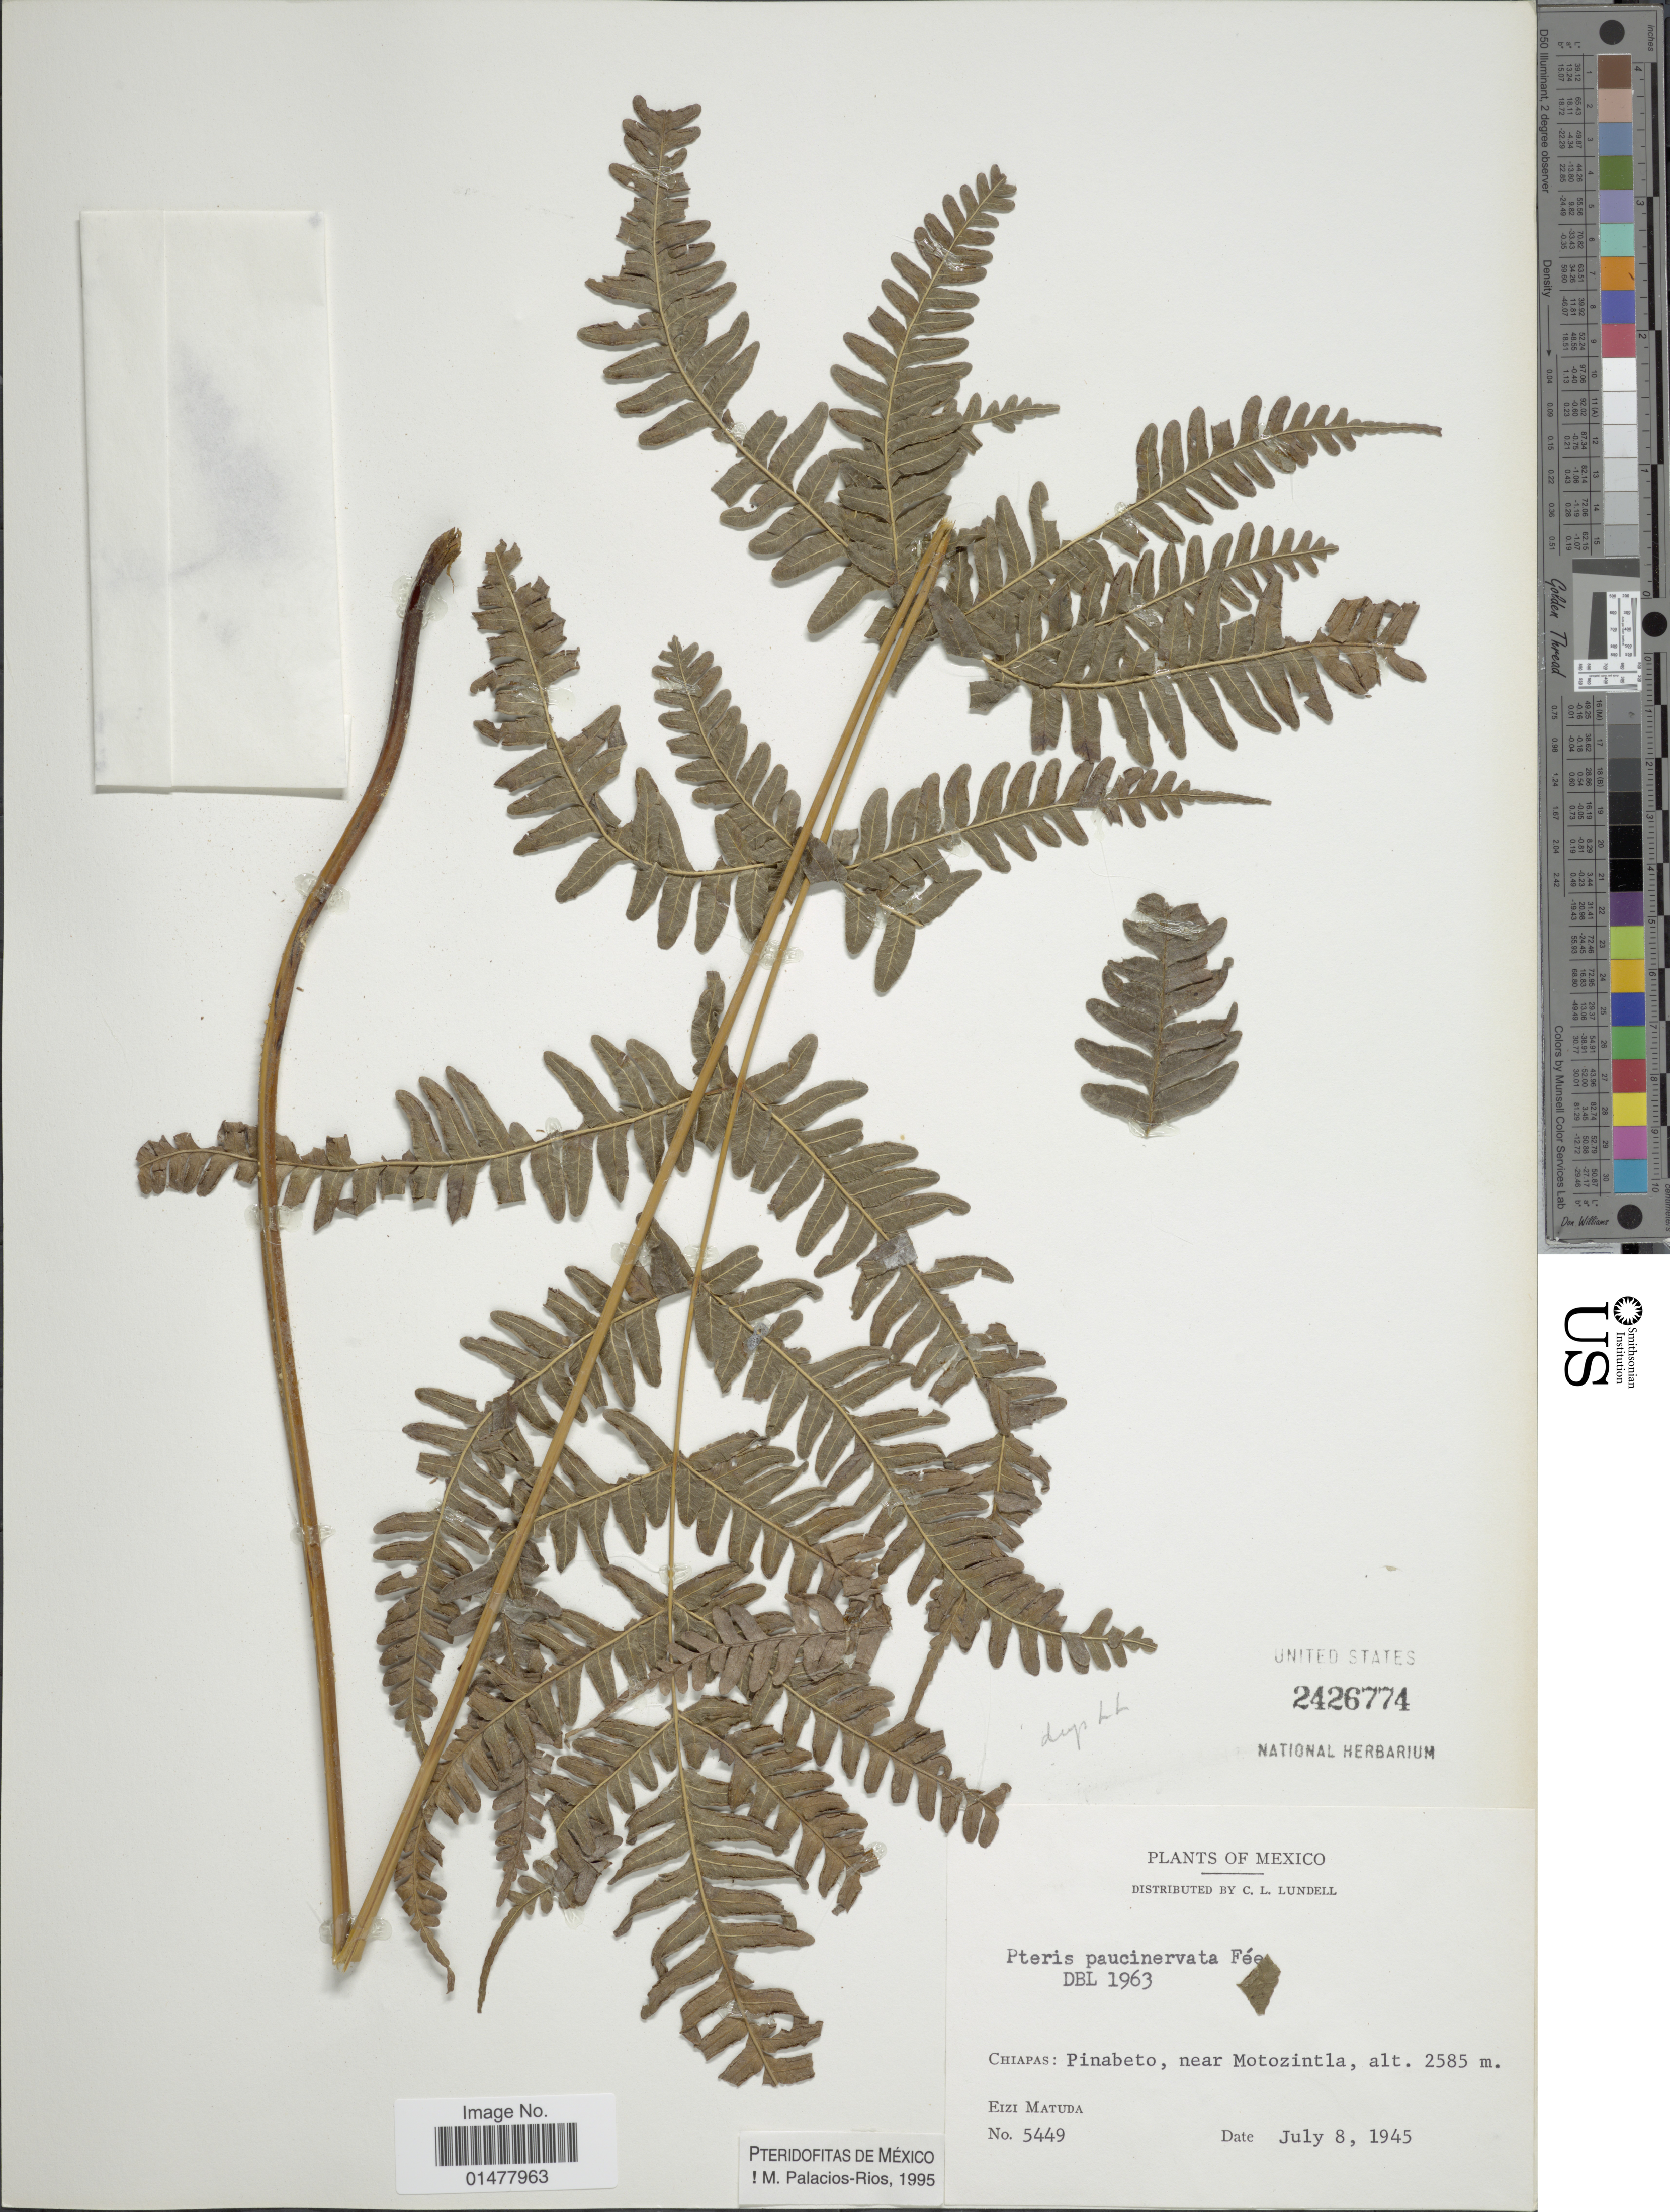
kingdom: Plantae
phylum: Tracheophyta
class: Polypodiopsida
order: Polypodiales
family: Pteridaceae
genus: Pteris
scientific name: Pteris paucinervata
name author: Fée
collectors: E. Matuda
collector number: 5449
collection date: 1945-07-08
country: Mexico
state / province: Chiapas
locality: Chiapas: Pinabeto, near Motozintla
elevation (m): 2585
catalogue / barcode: US 2426774